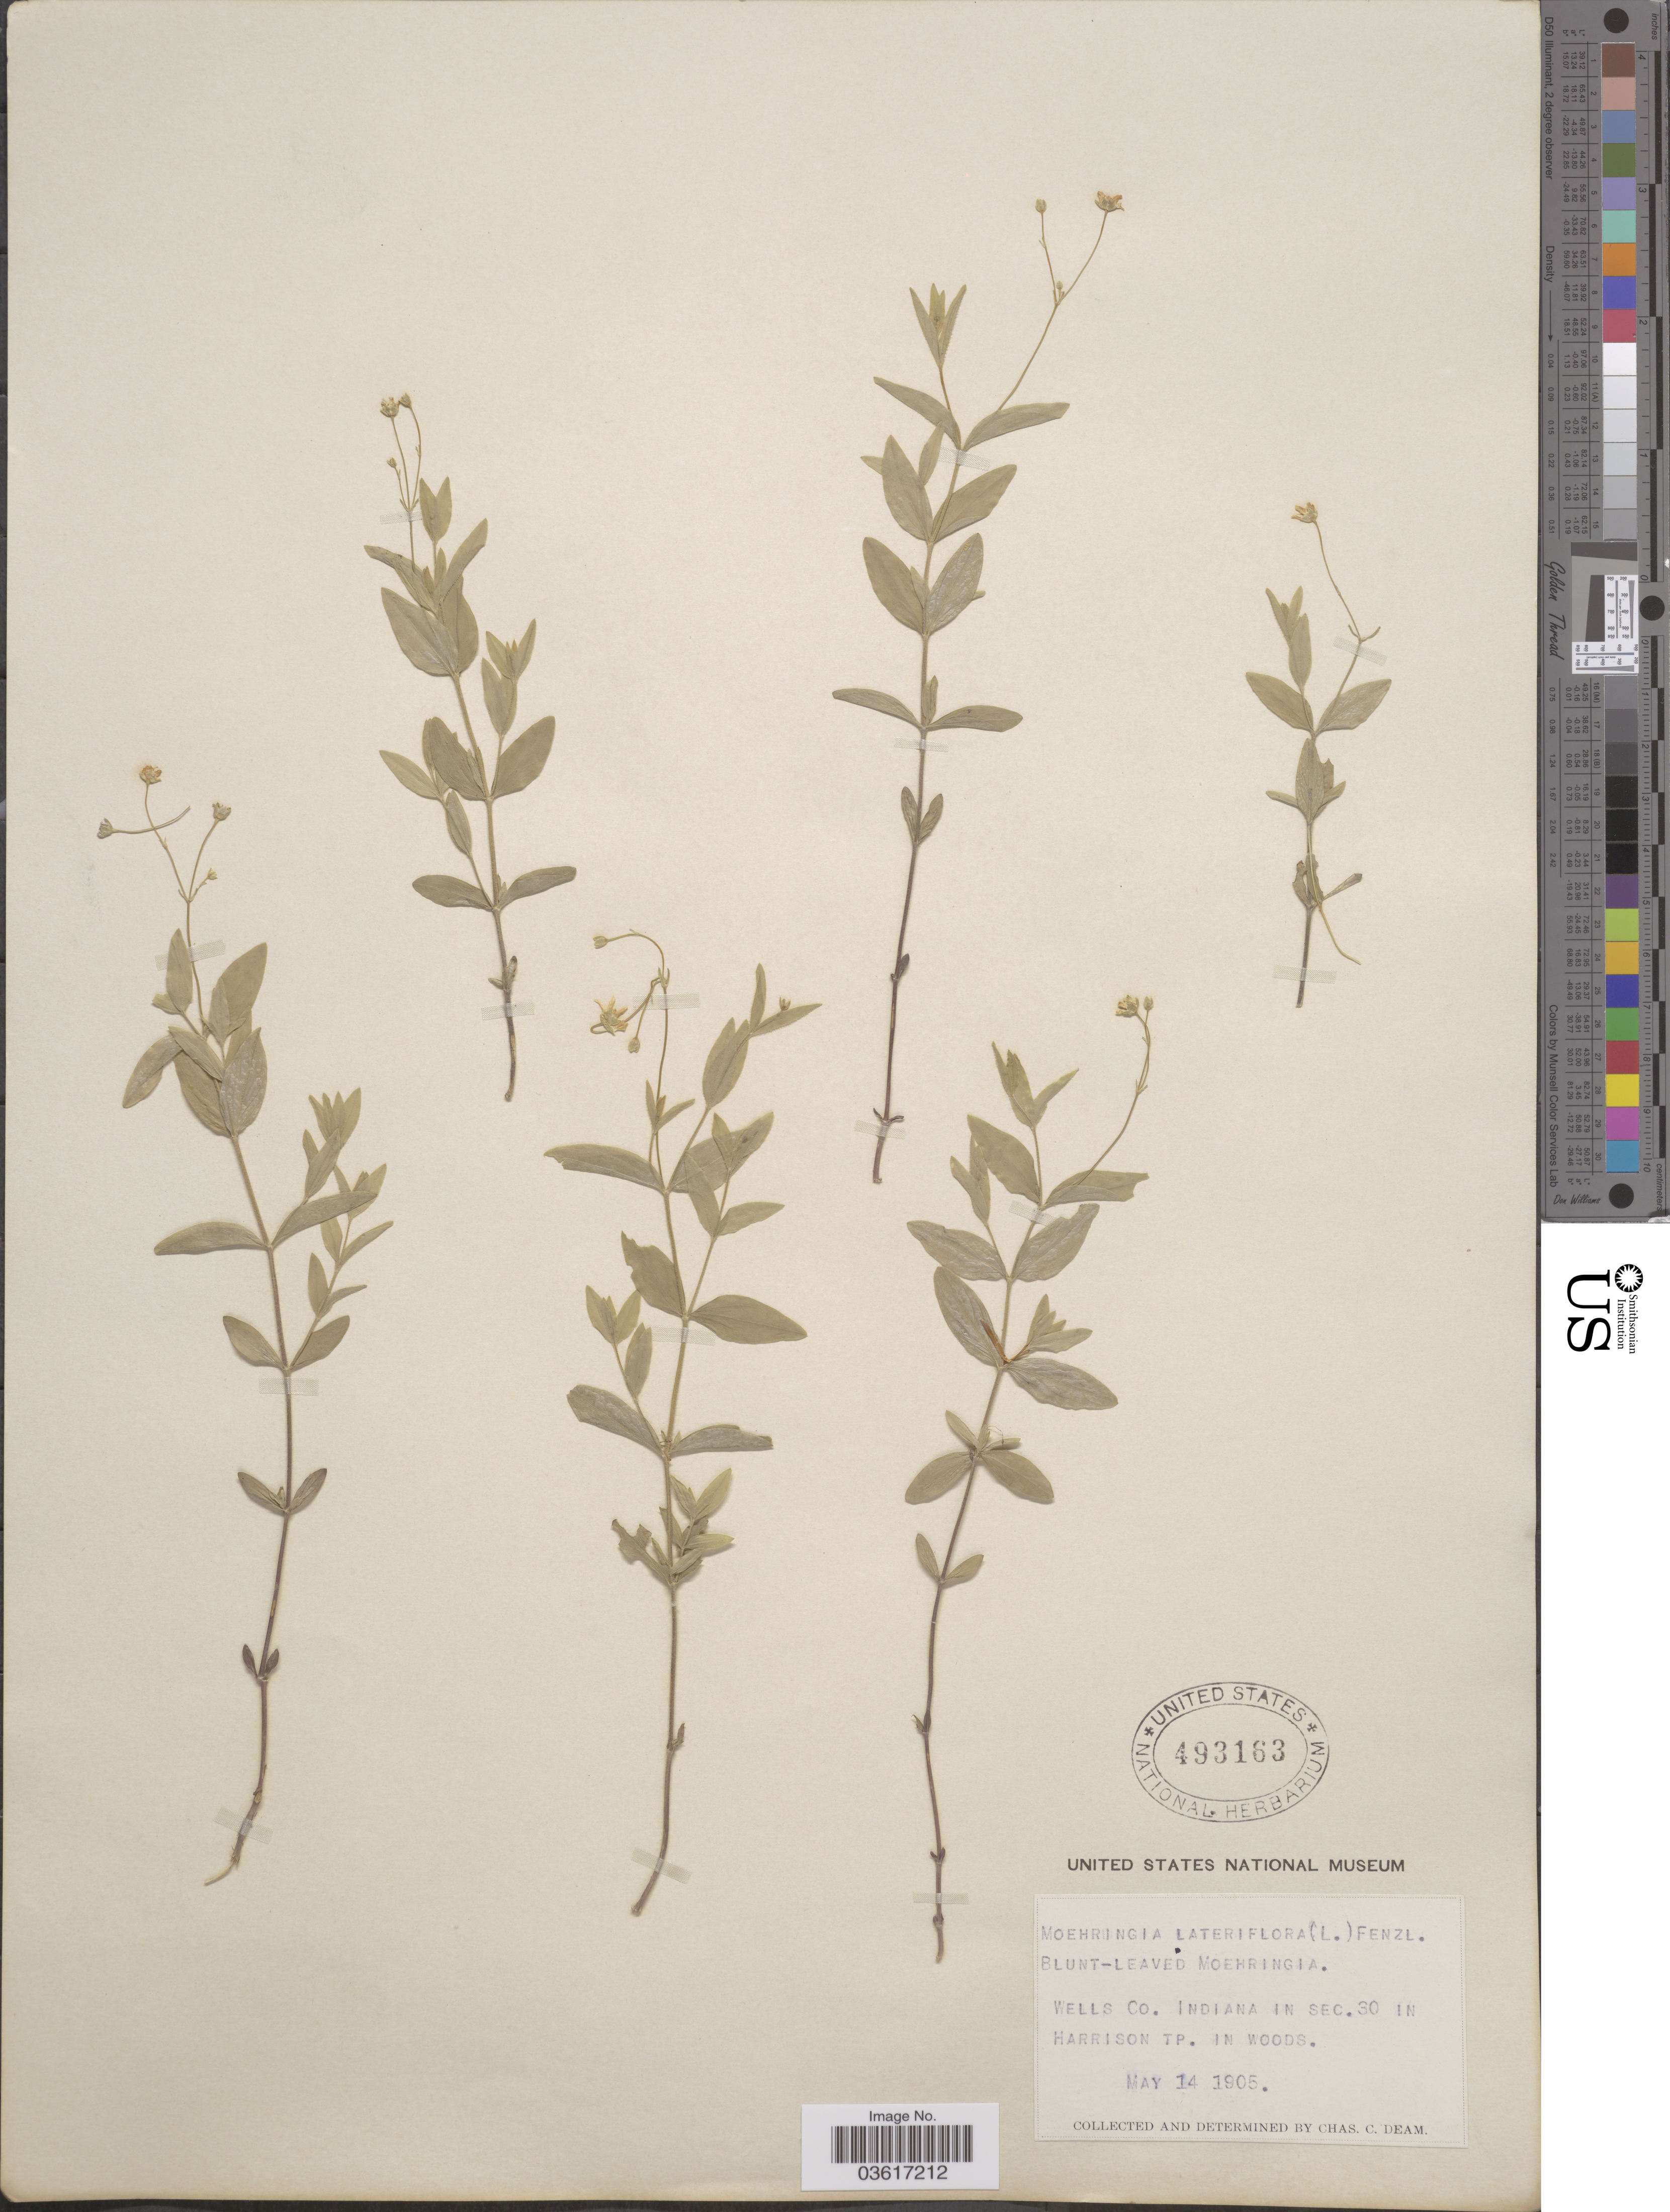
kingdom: Plantae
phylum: Tracheophyta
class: Magnoliopsida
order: Caryophyllales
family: Caryophyllaceae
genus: Moehringia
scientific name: Moehringia lateriflora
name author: (L.) Fenzl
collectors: C. C. Deam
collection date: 1905-05-14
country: United States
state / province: Indiana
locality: Wells Co. Indiana in Sec. 30 in Harrison Tp. in woods.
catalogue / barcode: US 493163